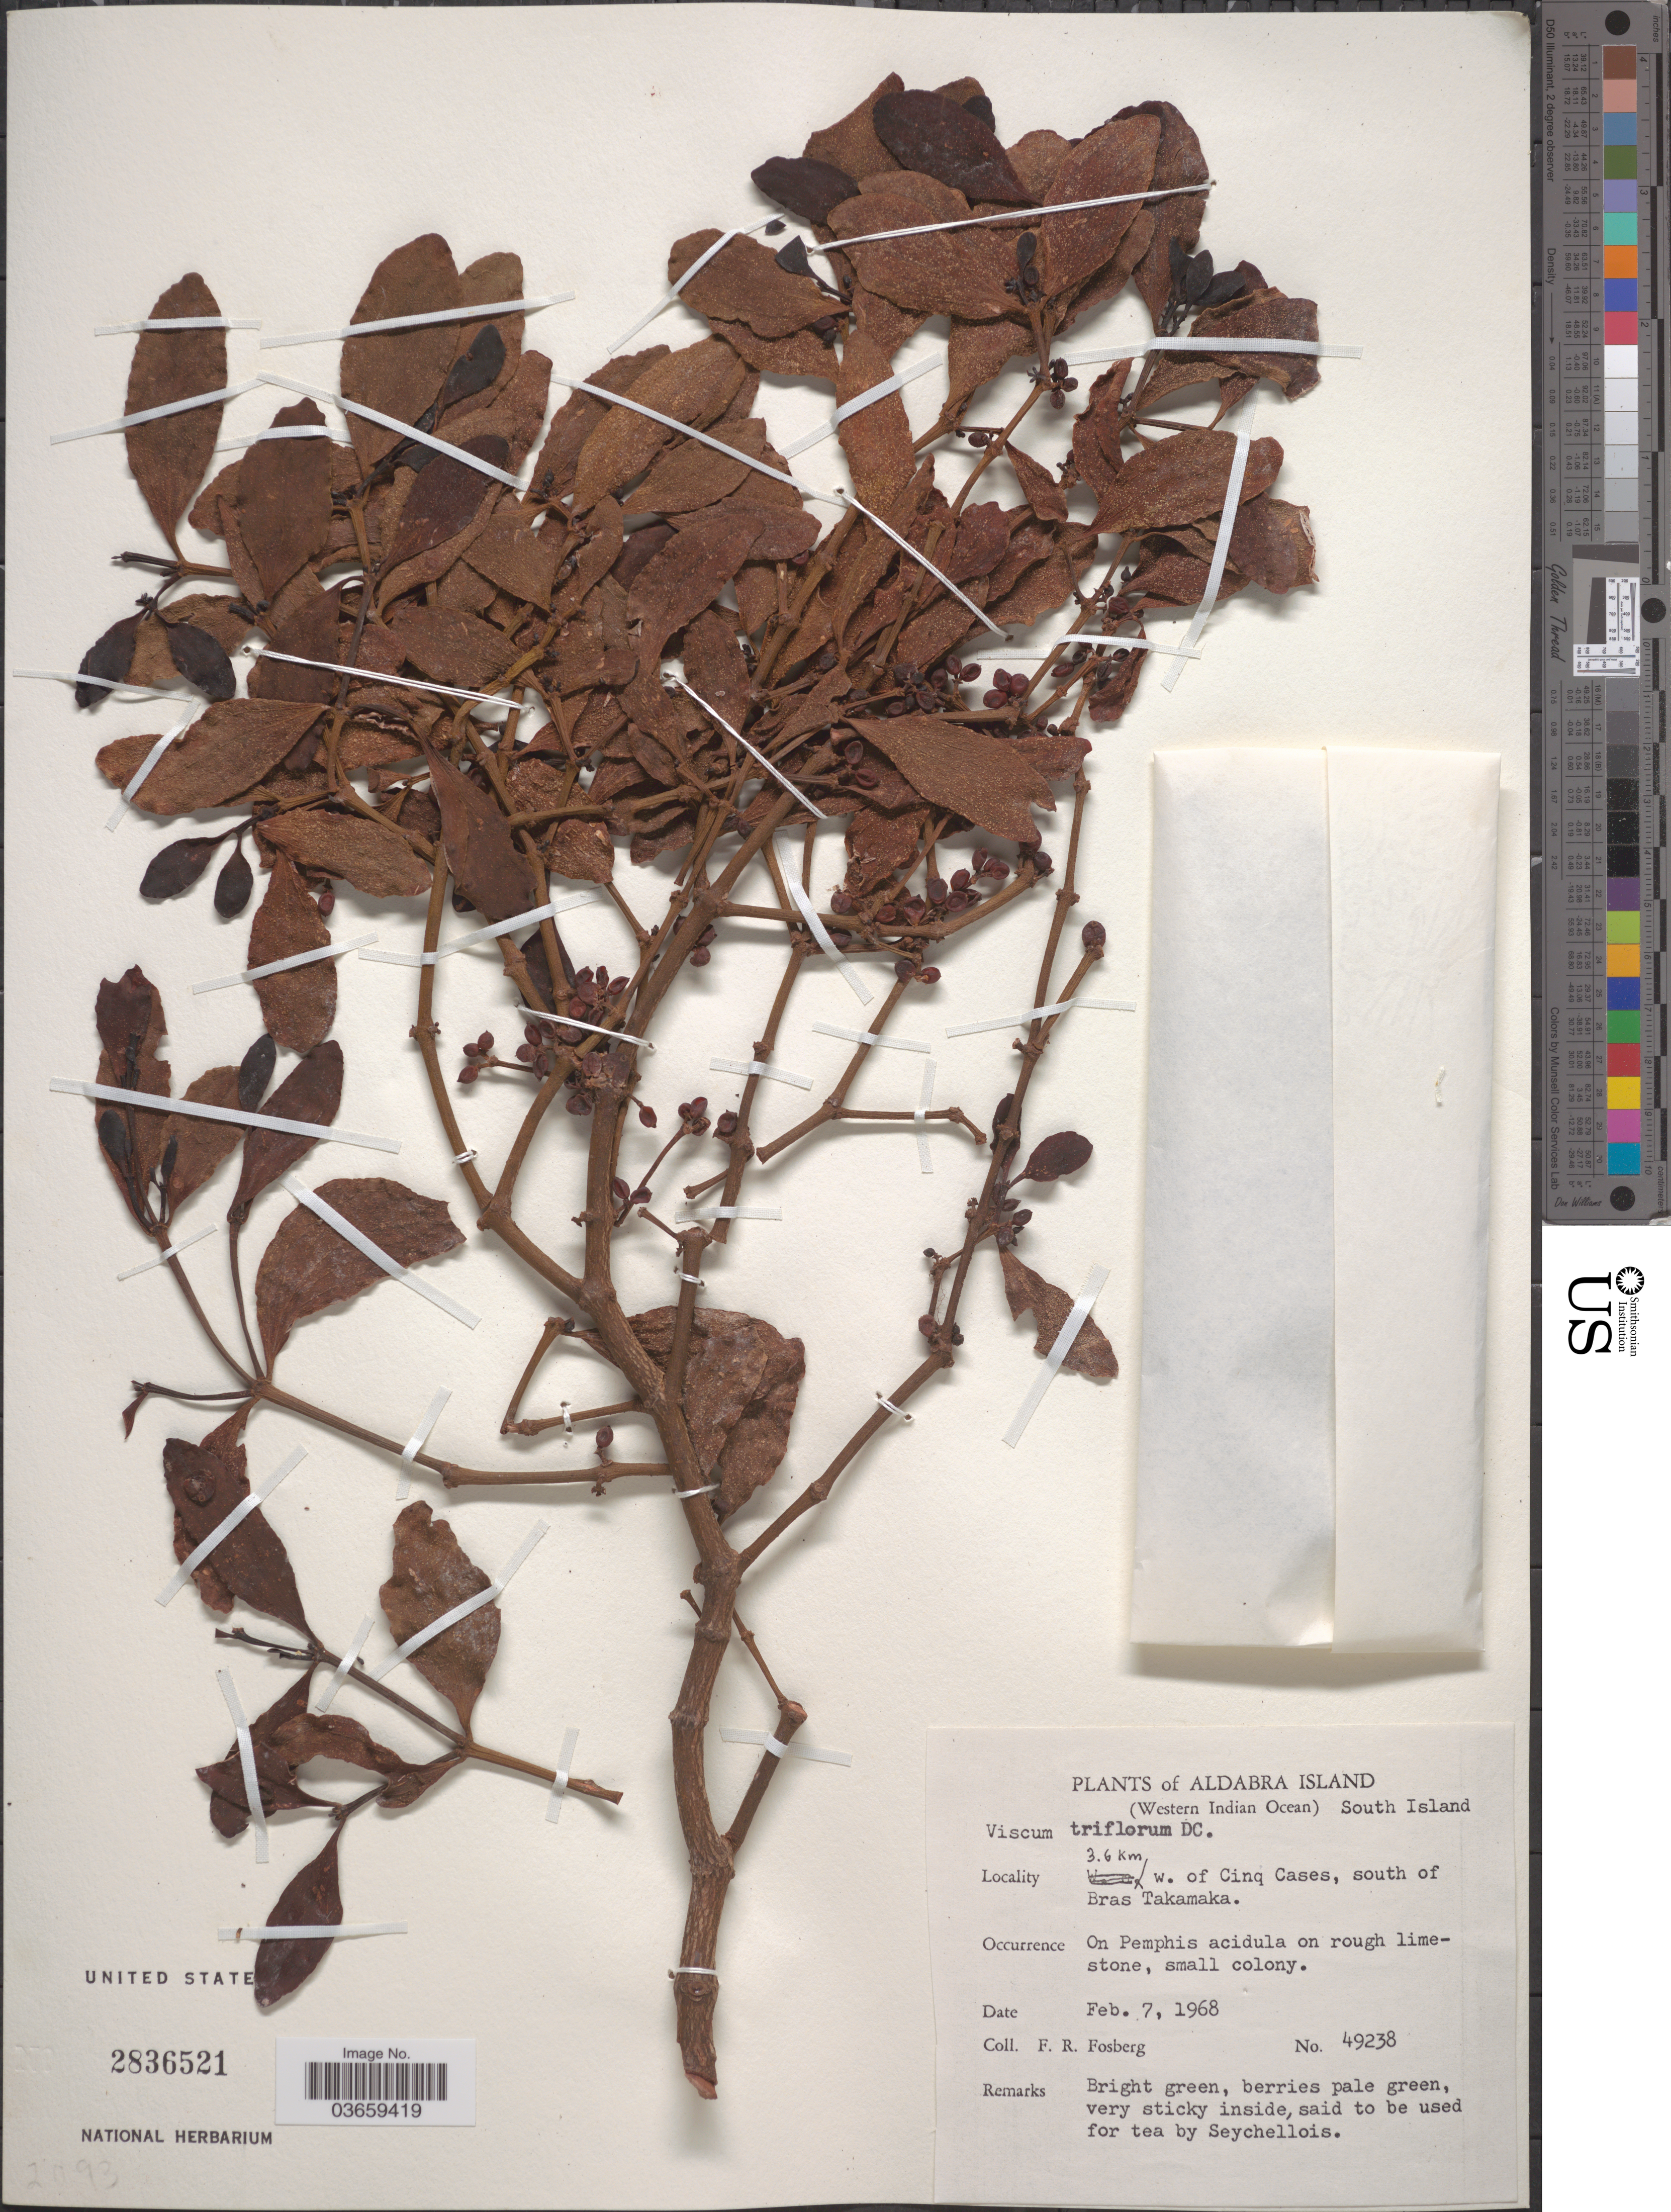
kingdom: Plantae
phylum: Tracheophyta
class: Magnoliopsida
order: Santalales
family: Viscaceae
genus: Viscum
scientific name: Viscum triflorum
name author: DC.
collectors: F. R. Fosberg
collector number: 49238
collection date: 1968-02-07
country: Seychelles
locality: Aldabra Island (Western Indian Ocean) South Island. 3.6 km/ w. of Cinq Cases, south of Bras Takamaka.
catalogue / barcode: US 2836521